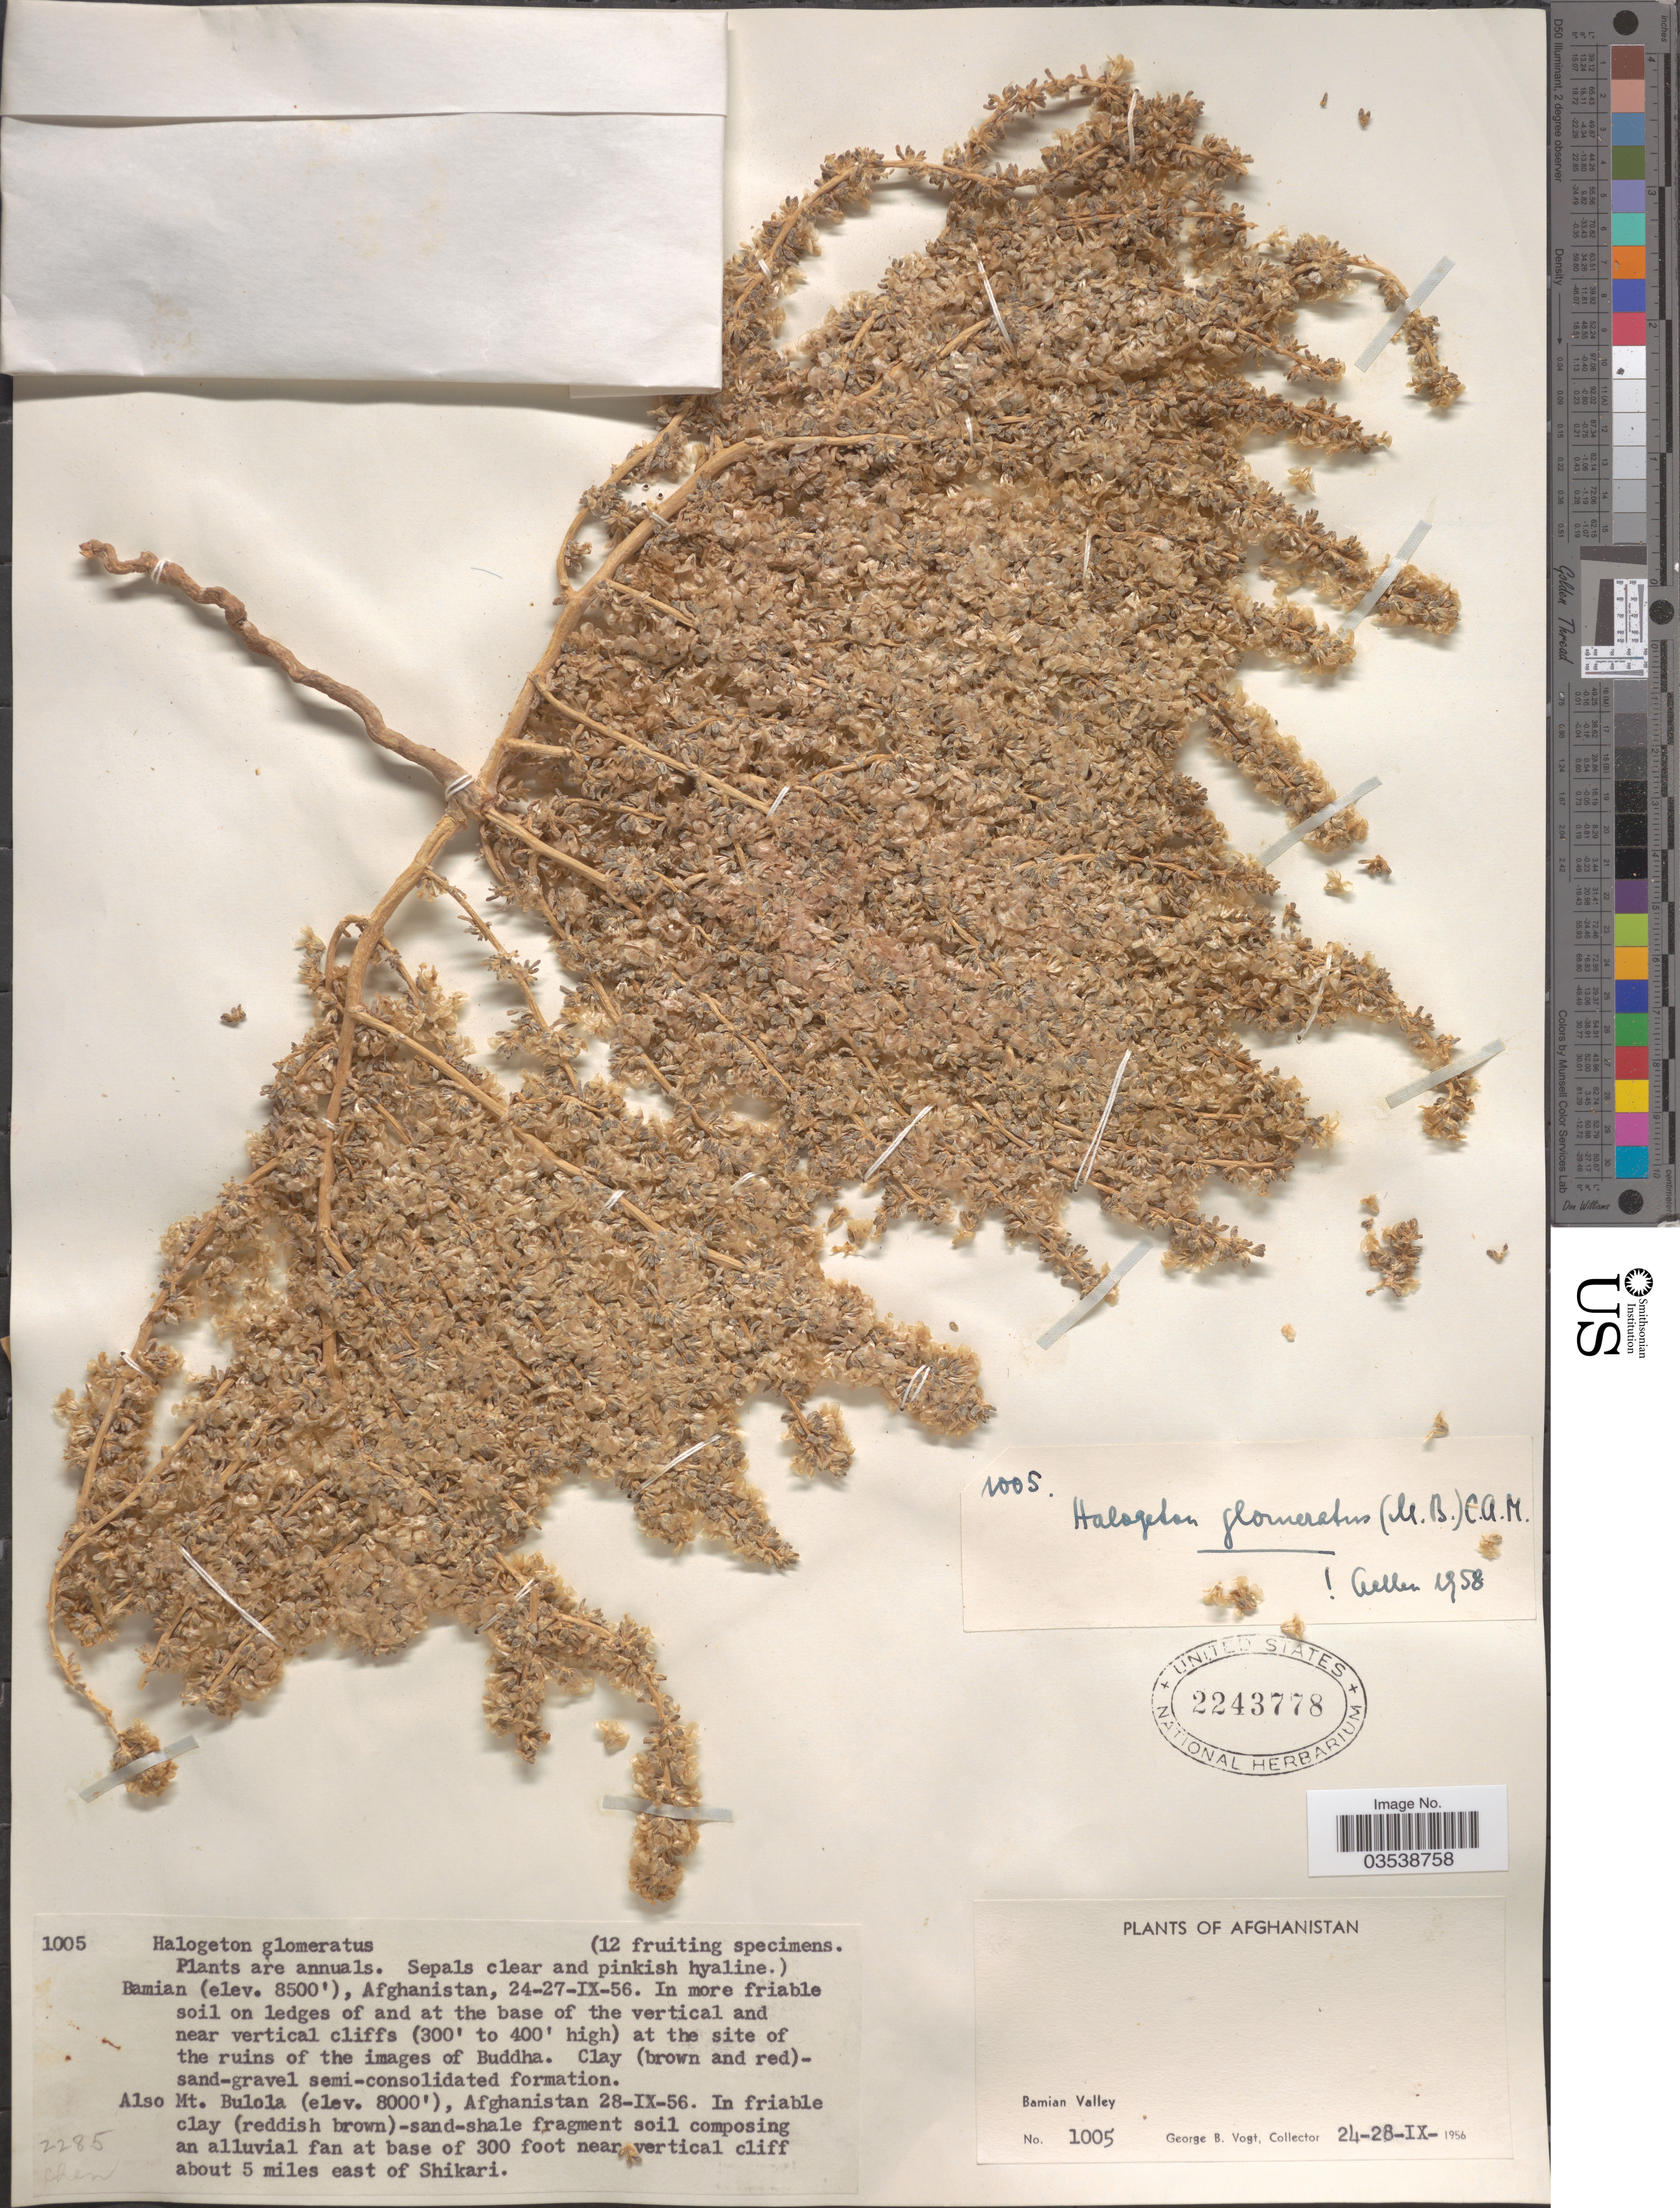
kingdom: Plantae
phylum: Tracheophyta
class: Magnoliopsida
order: Caryophyllales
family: Amaranthaceae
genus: Halogeton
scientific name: Halogeton glomeratus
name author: (M. Bieb.) C.A. Mey.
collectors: G. B. Vogt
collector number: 1005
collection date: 1956-09-24/1956-09-28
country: Afghanistan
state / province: Bamian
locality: Bamian Valley. Bamian. At the site of the ruins of the images of Buddha. Mt. Bulola. At base of 300 foot near vertical cliff about 5 miles east of Shikari.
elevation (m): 91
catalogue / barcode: US 2243778